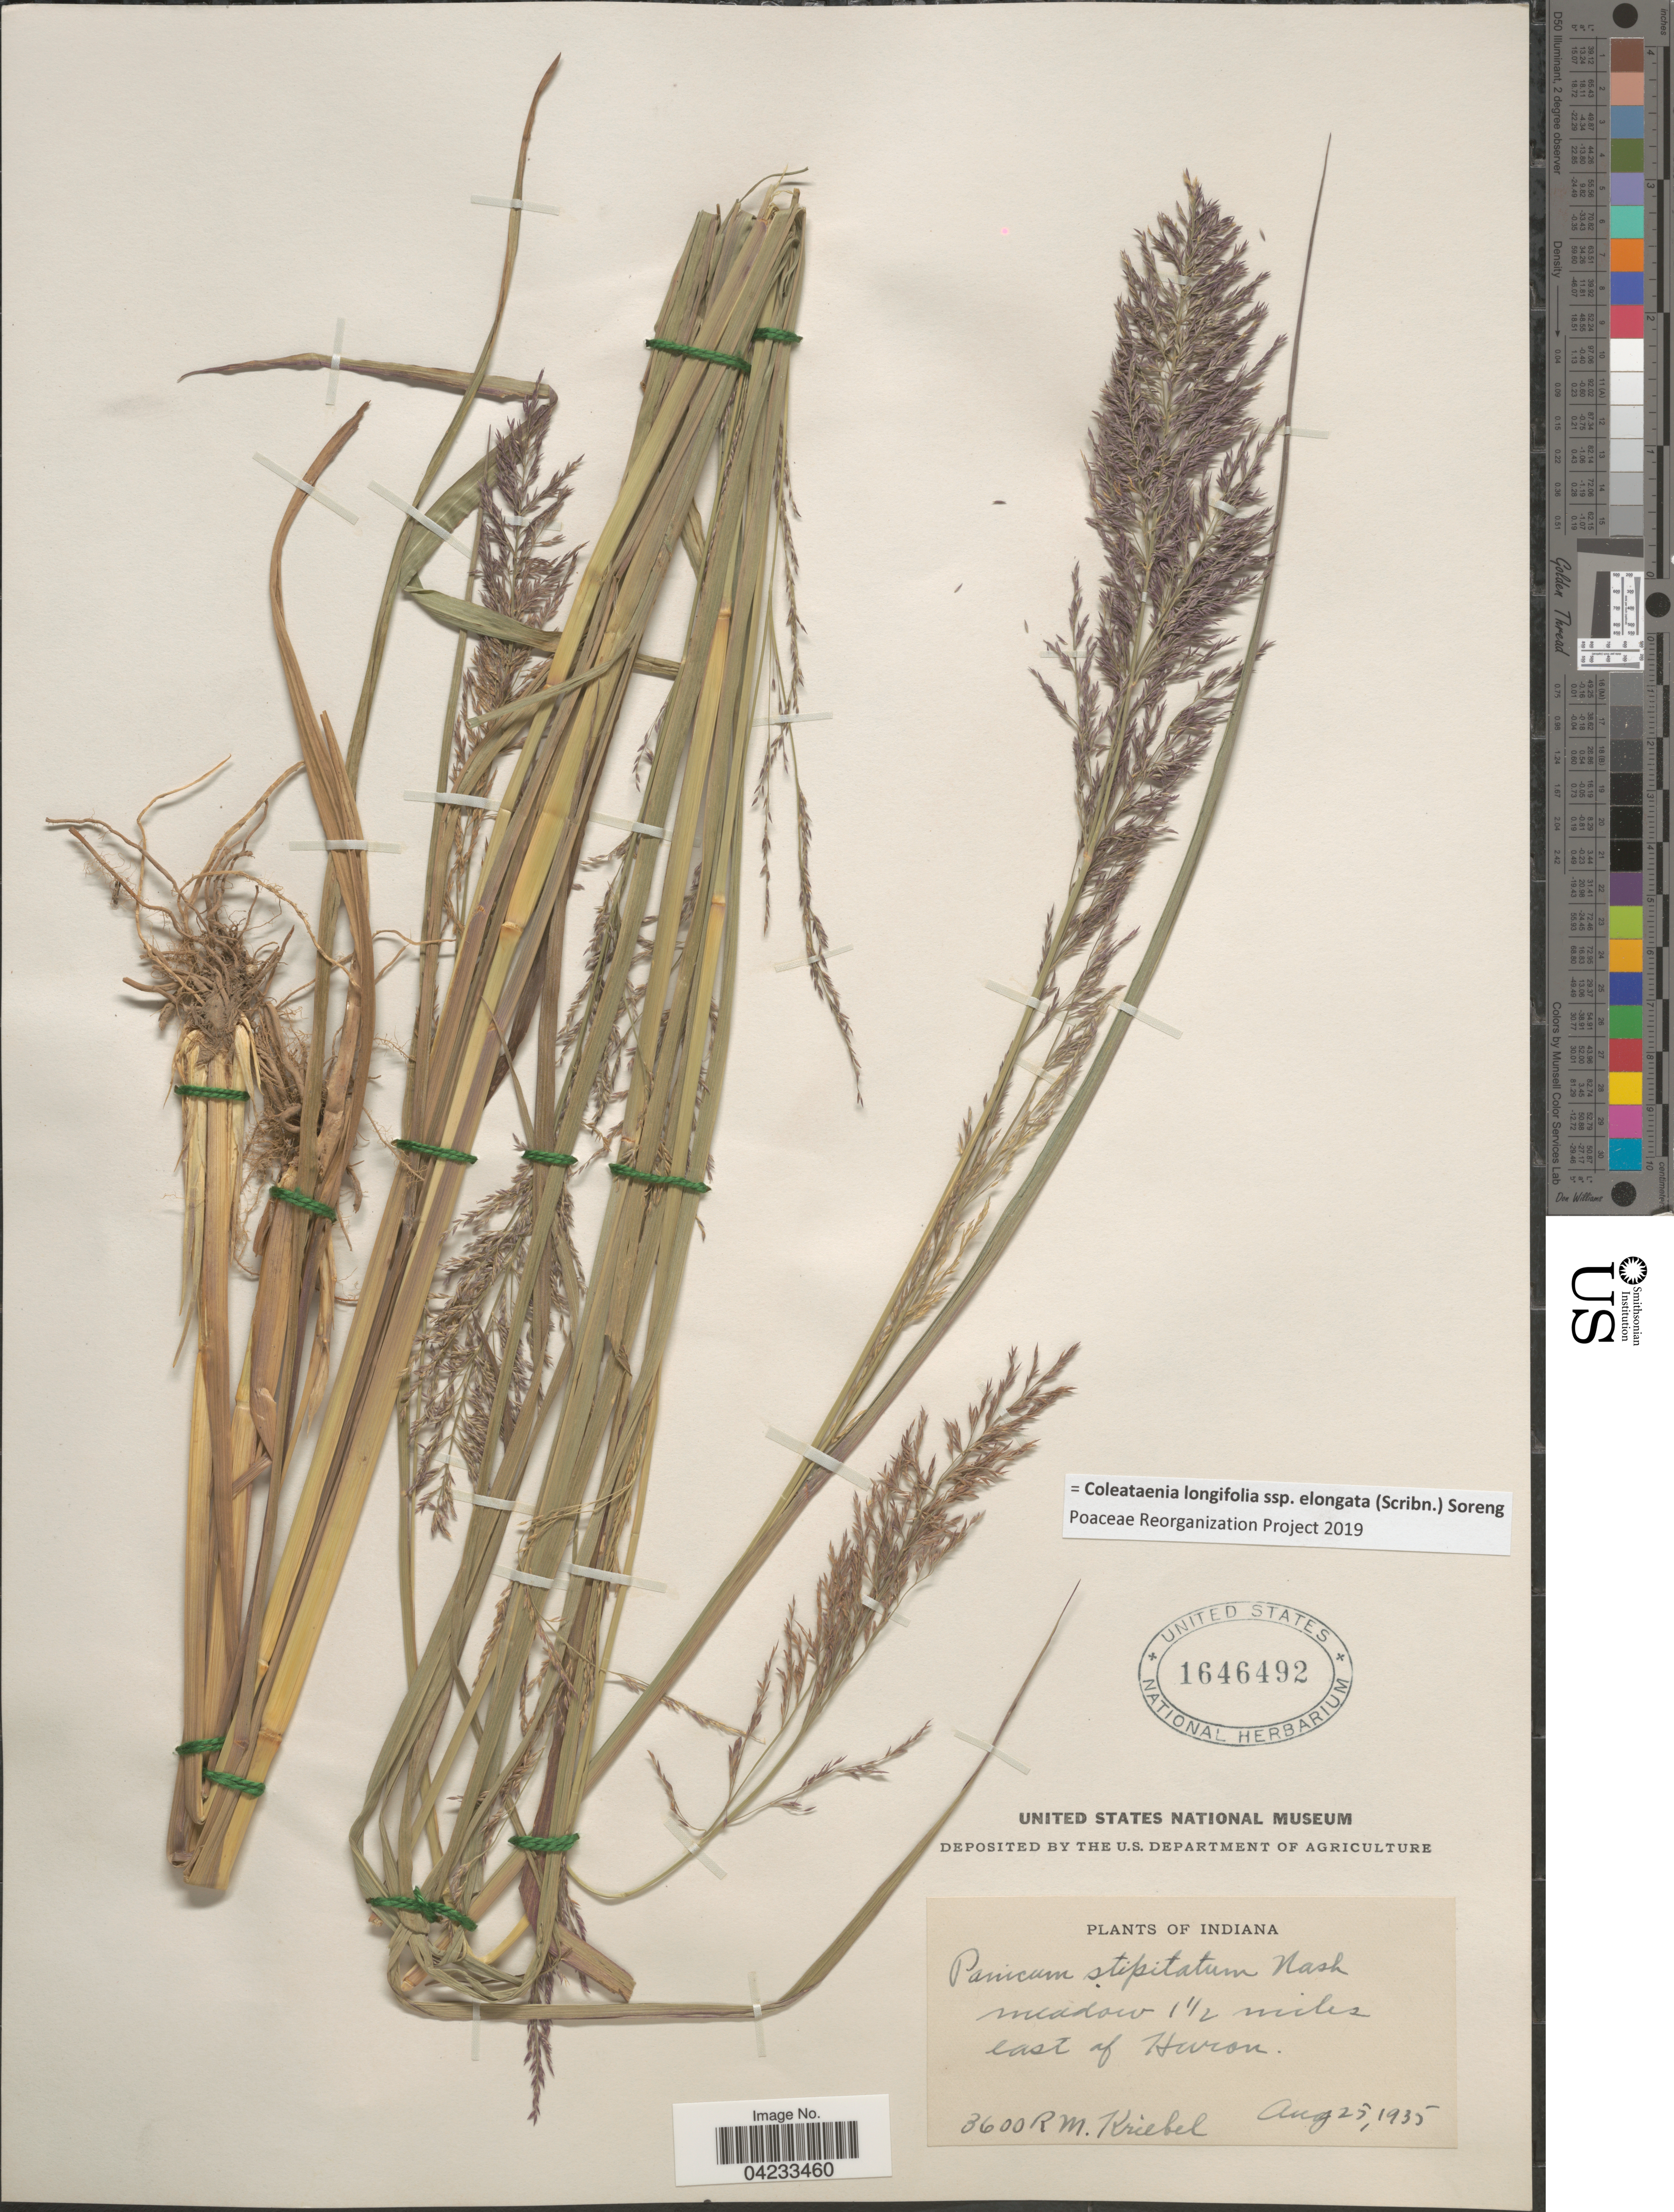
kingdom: Plantae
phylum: Tracheophyta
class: Liliopsida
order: Poales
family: Poaceae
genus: Coleataenia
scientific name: Coleataenia longifolia subsp. elongata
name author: (Scribn.) Soreng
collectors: R. M. Kriebel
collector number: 3600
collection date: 1935-08-25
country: United States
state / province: Indiana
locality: Meadow 1/2 miles east of Huron.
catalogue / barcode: US 1646492